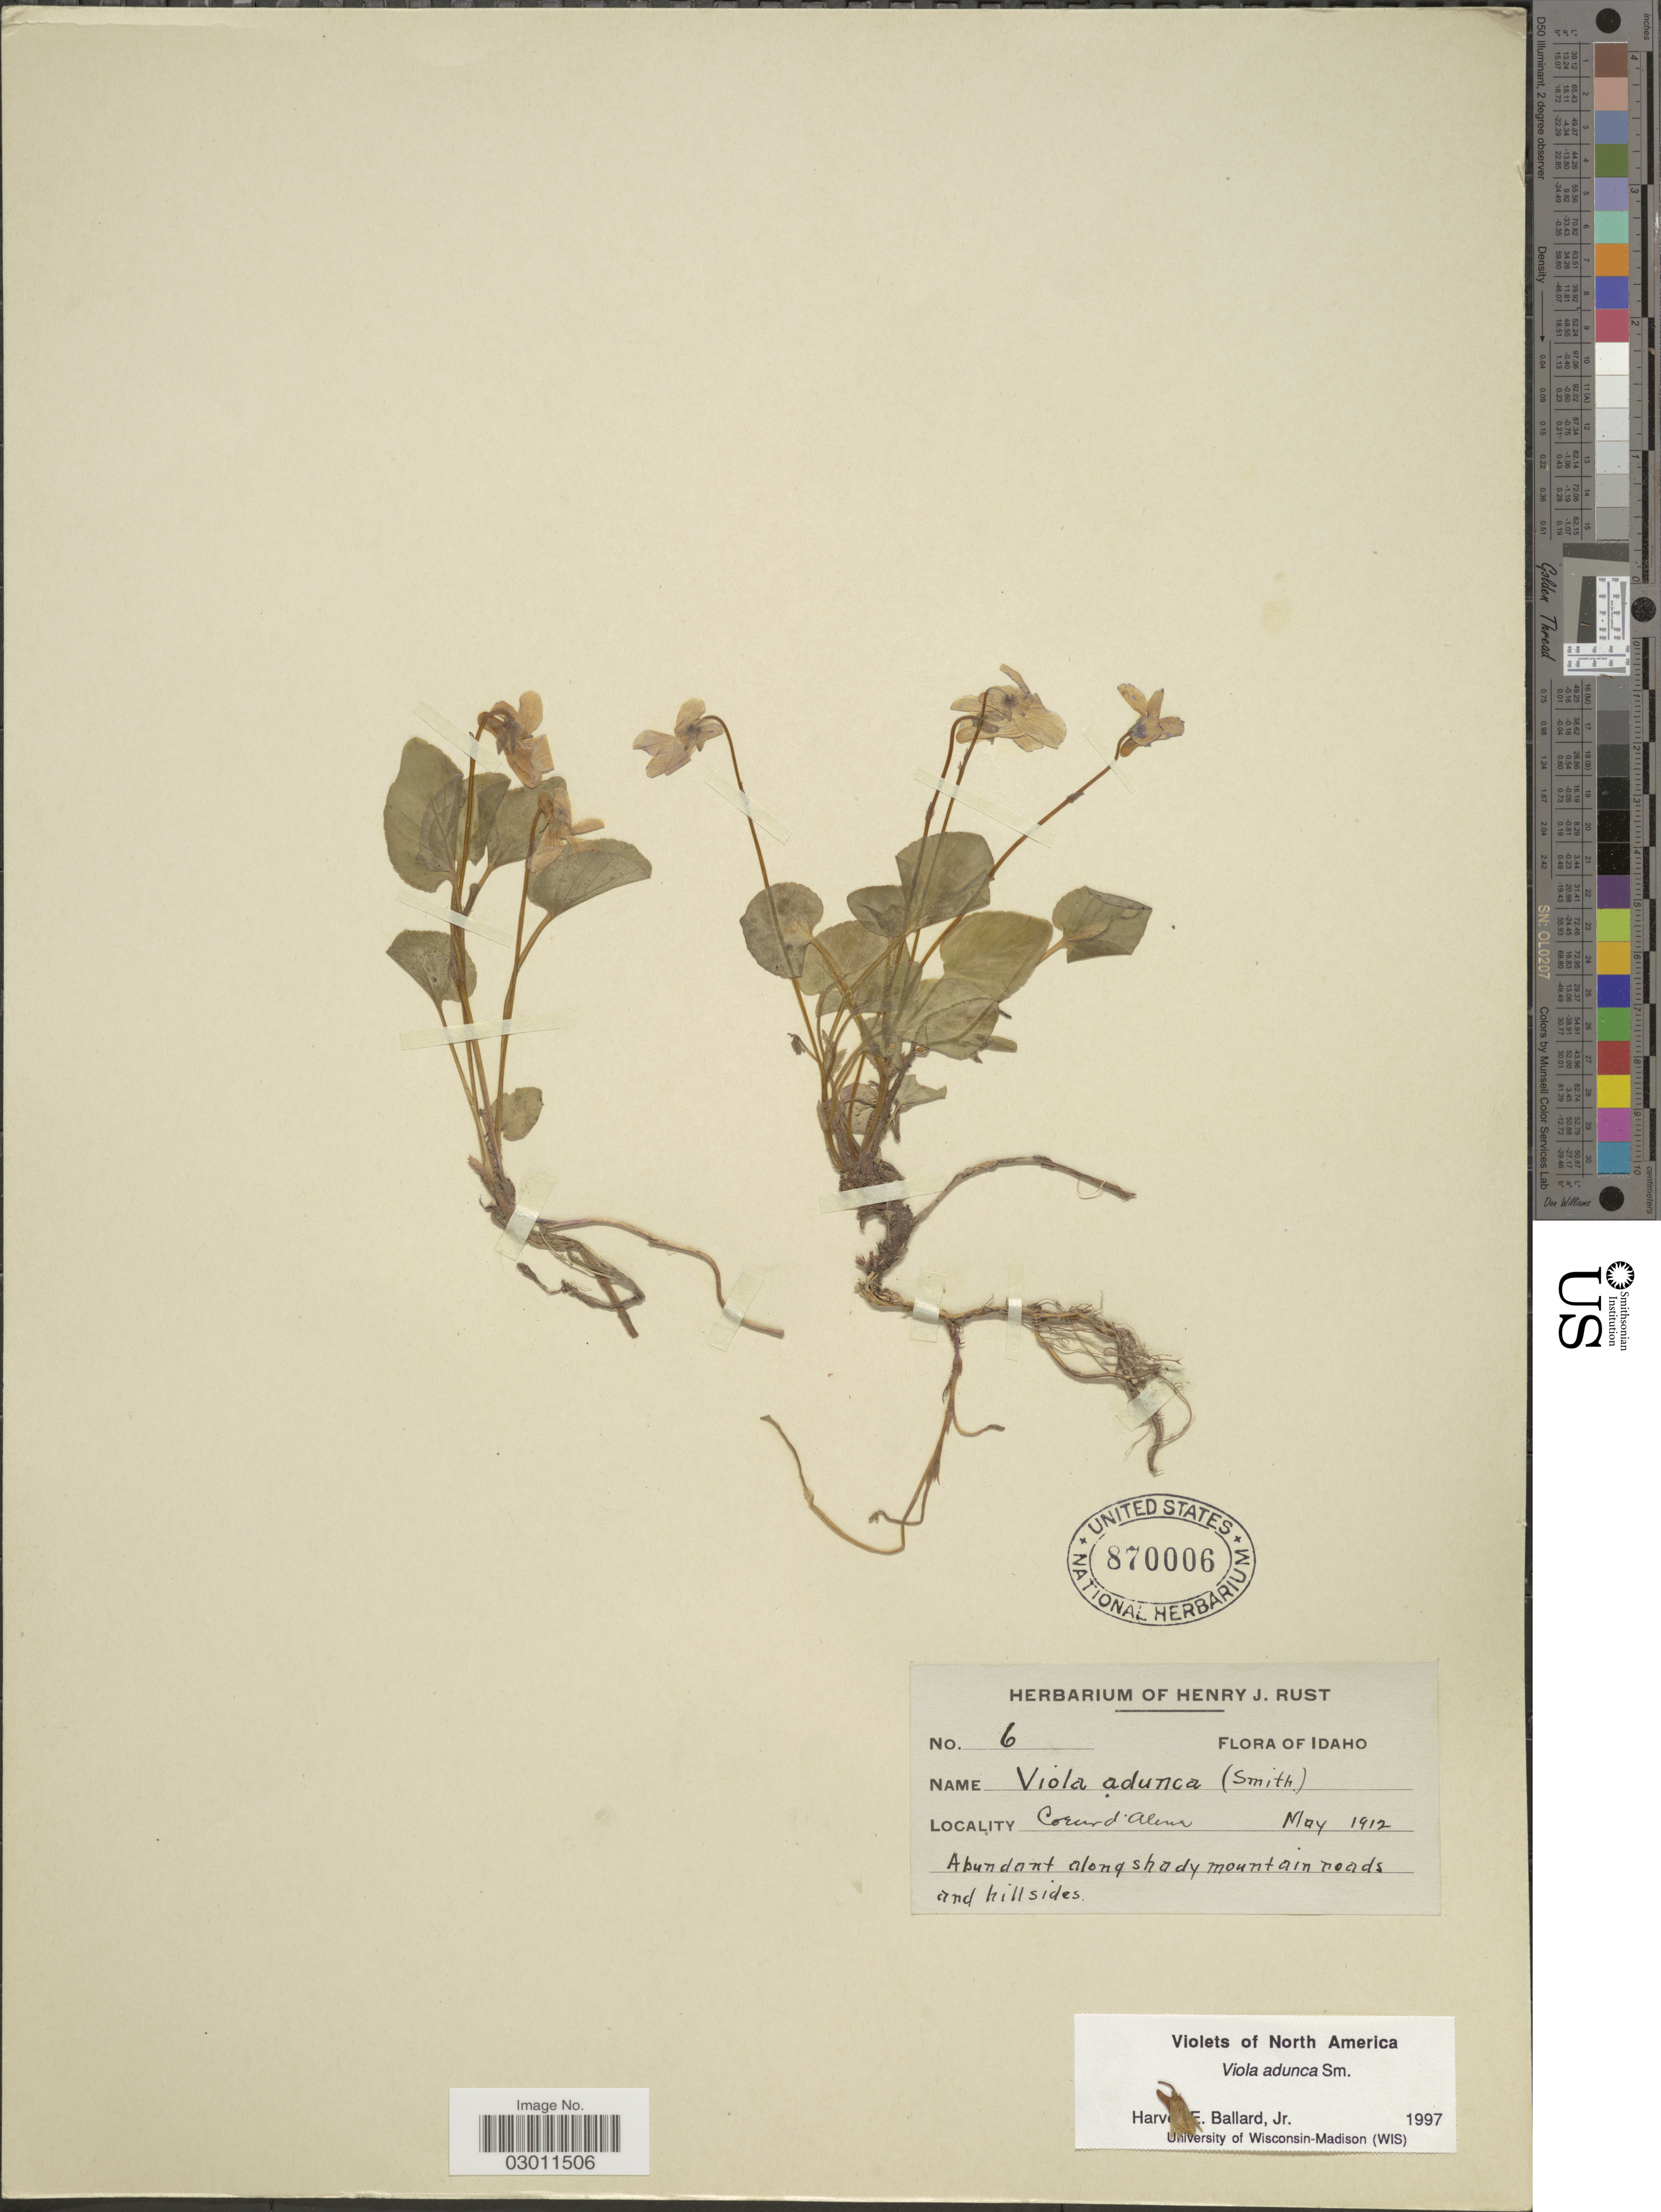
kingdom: Plantae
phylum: Tracheophyta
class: Magnoliopsida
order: Malpighiales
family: Violaceae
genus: Viola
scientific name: Viola adunca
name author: Sm.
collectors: ex herb. Henry J. Rust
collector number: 6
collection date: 1912-05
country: United States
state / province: Idaho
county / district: Kootenai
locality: Coeur d'Alene.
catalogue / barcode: US 870006